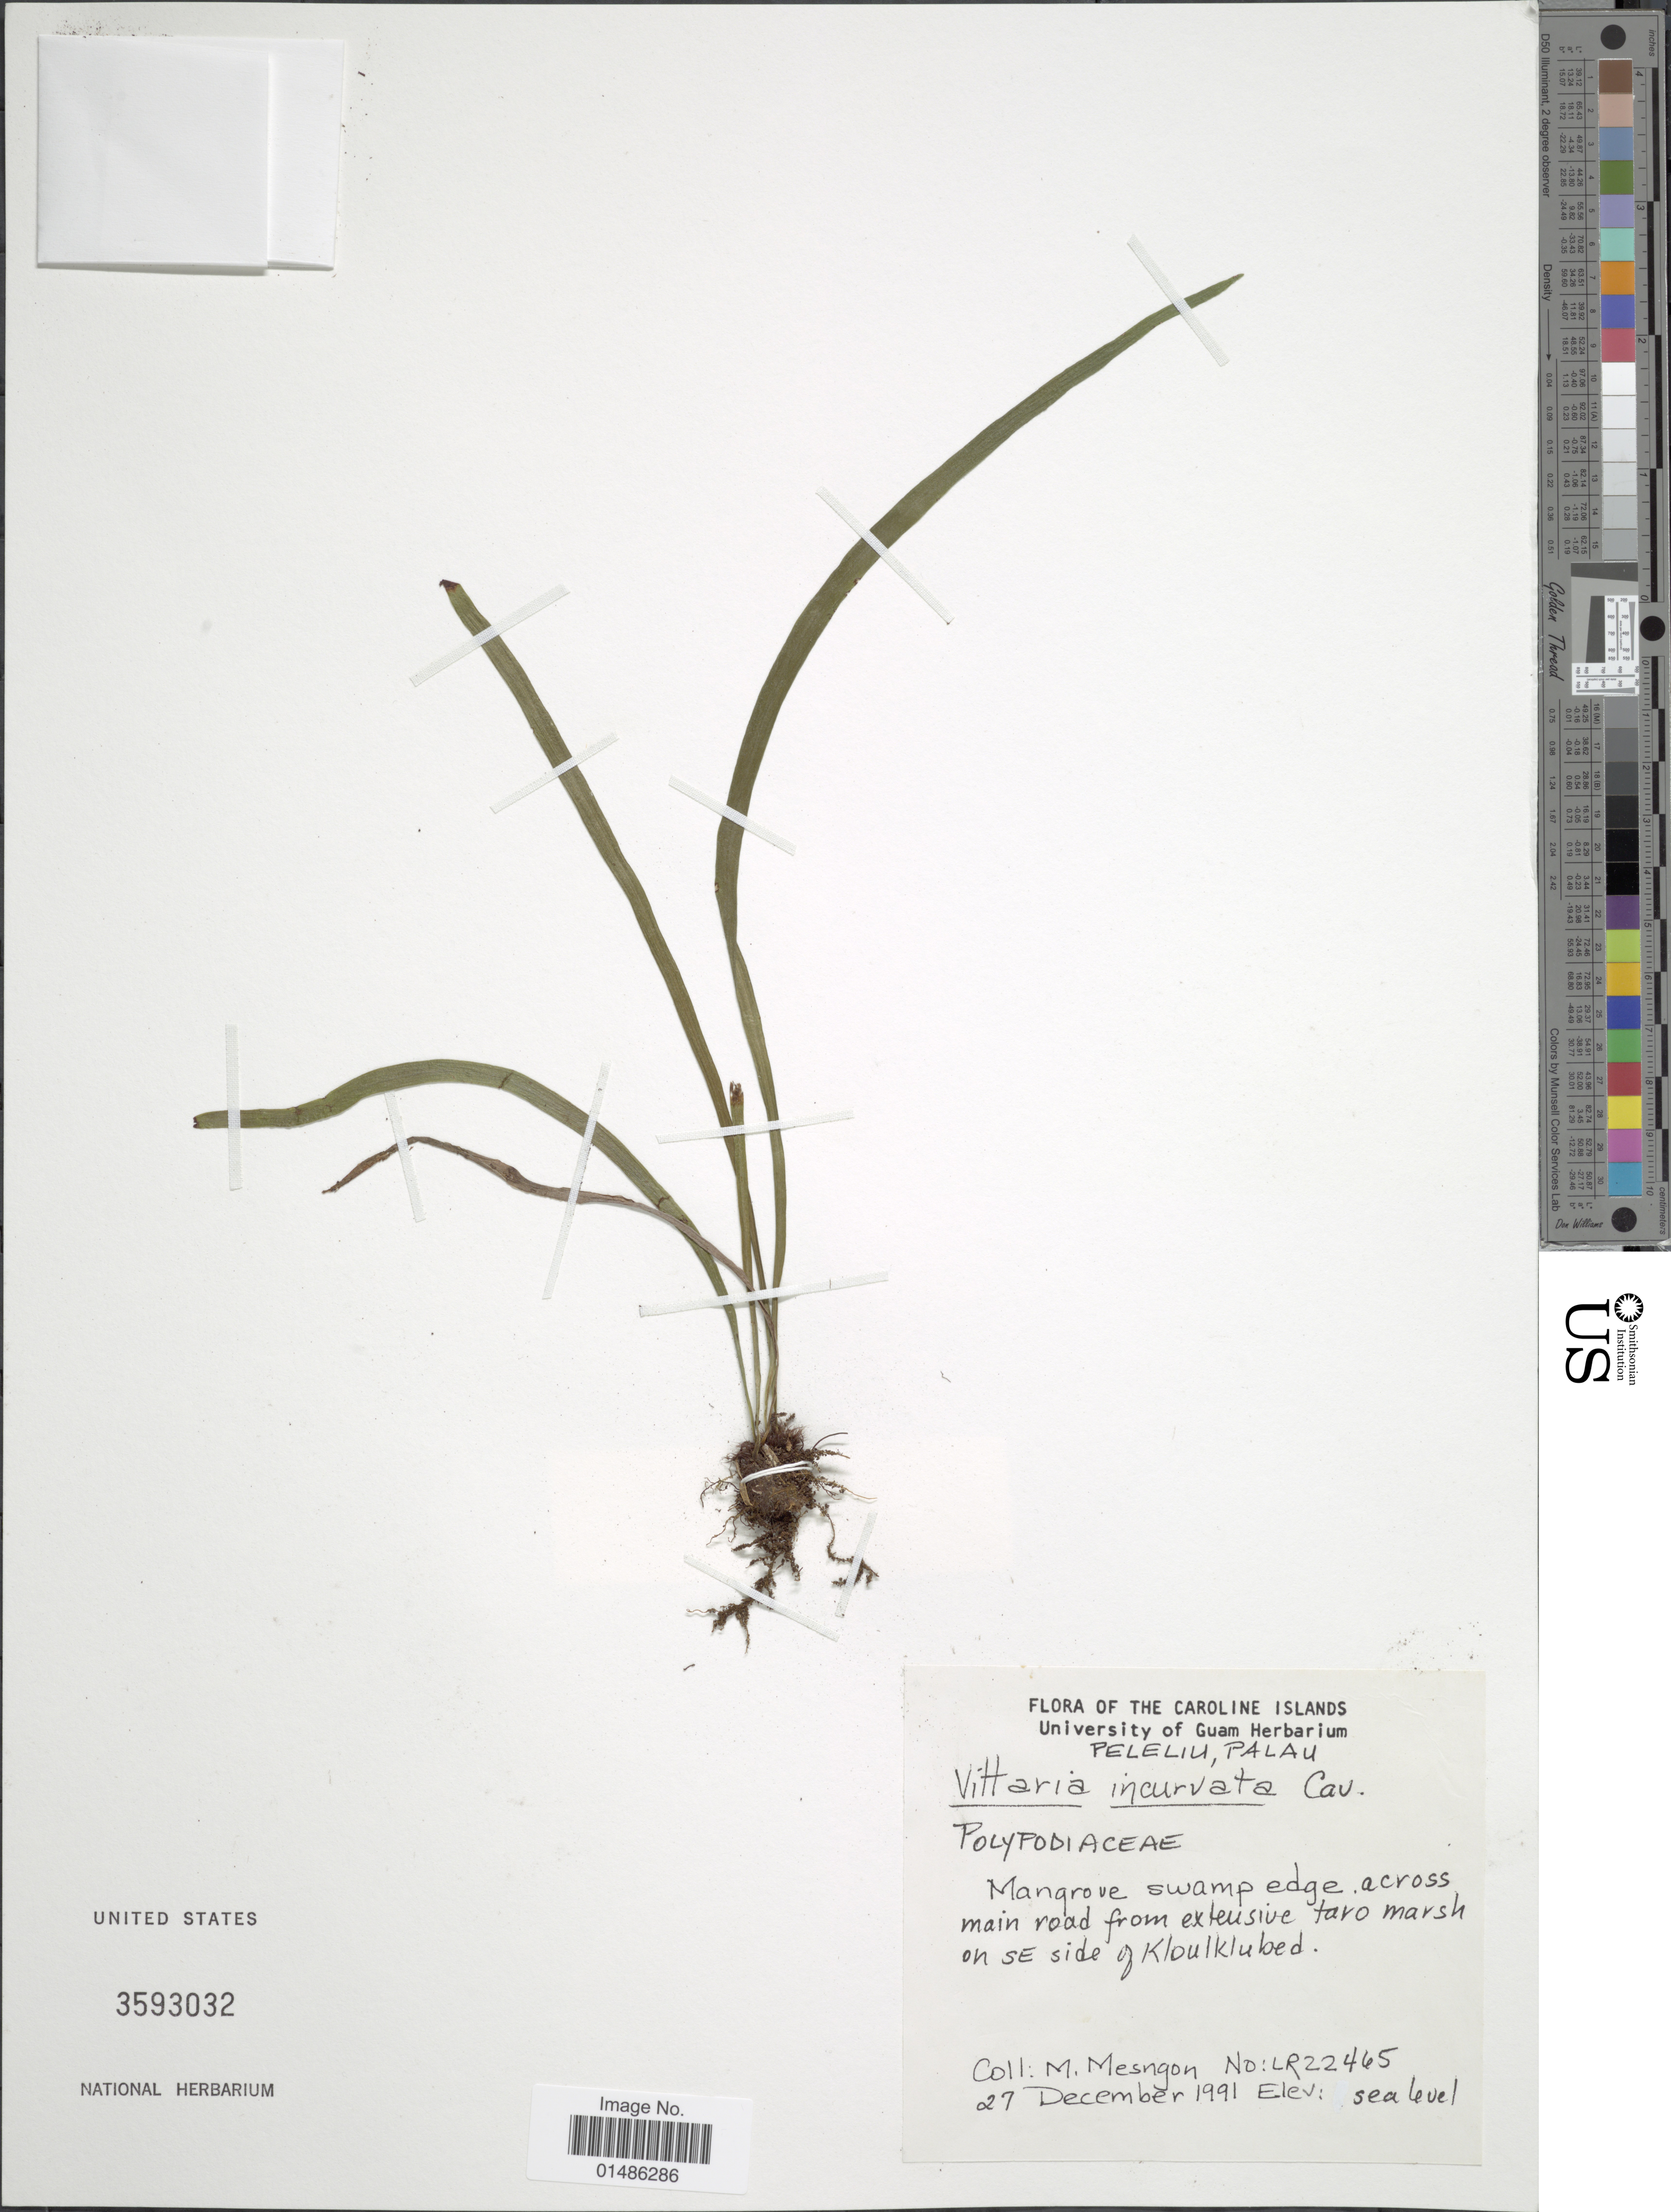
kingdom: Plantae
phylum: Tracheophyta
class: Polypodiopsida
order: Polypodiales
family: Pteridaceae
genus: Haplopteris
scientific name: Haplopteris ensiformis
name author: (Sw.) E.H. Crane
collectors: M. Mesngon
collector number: LR22465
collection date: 1991-12-27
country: Palau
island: Beliliou [Peleliu]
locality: Peleliu, Palau. Mangrove swamp edge, across main road from extensive taro marsh on SE side of Kloulklubed.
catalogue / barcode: US 3593032